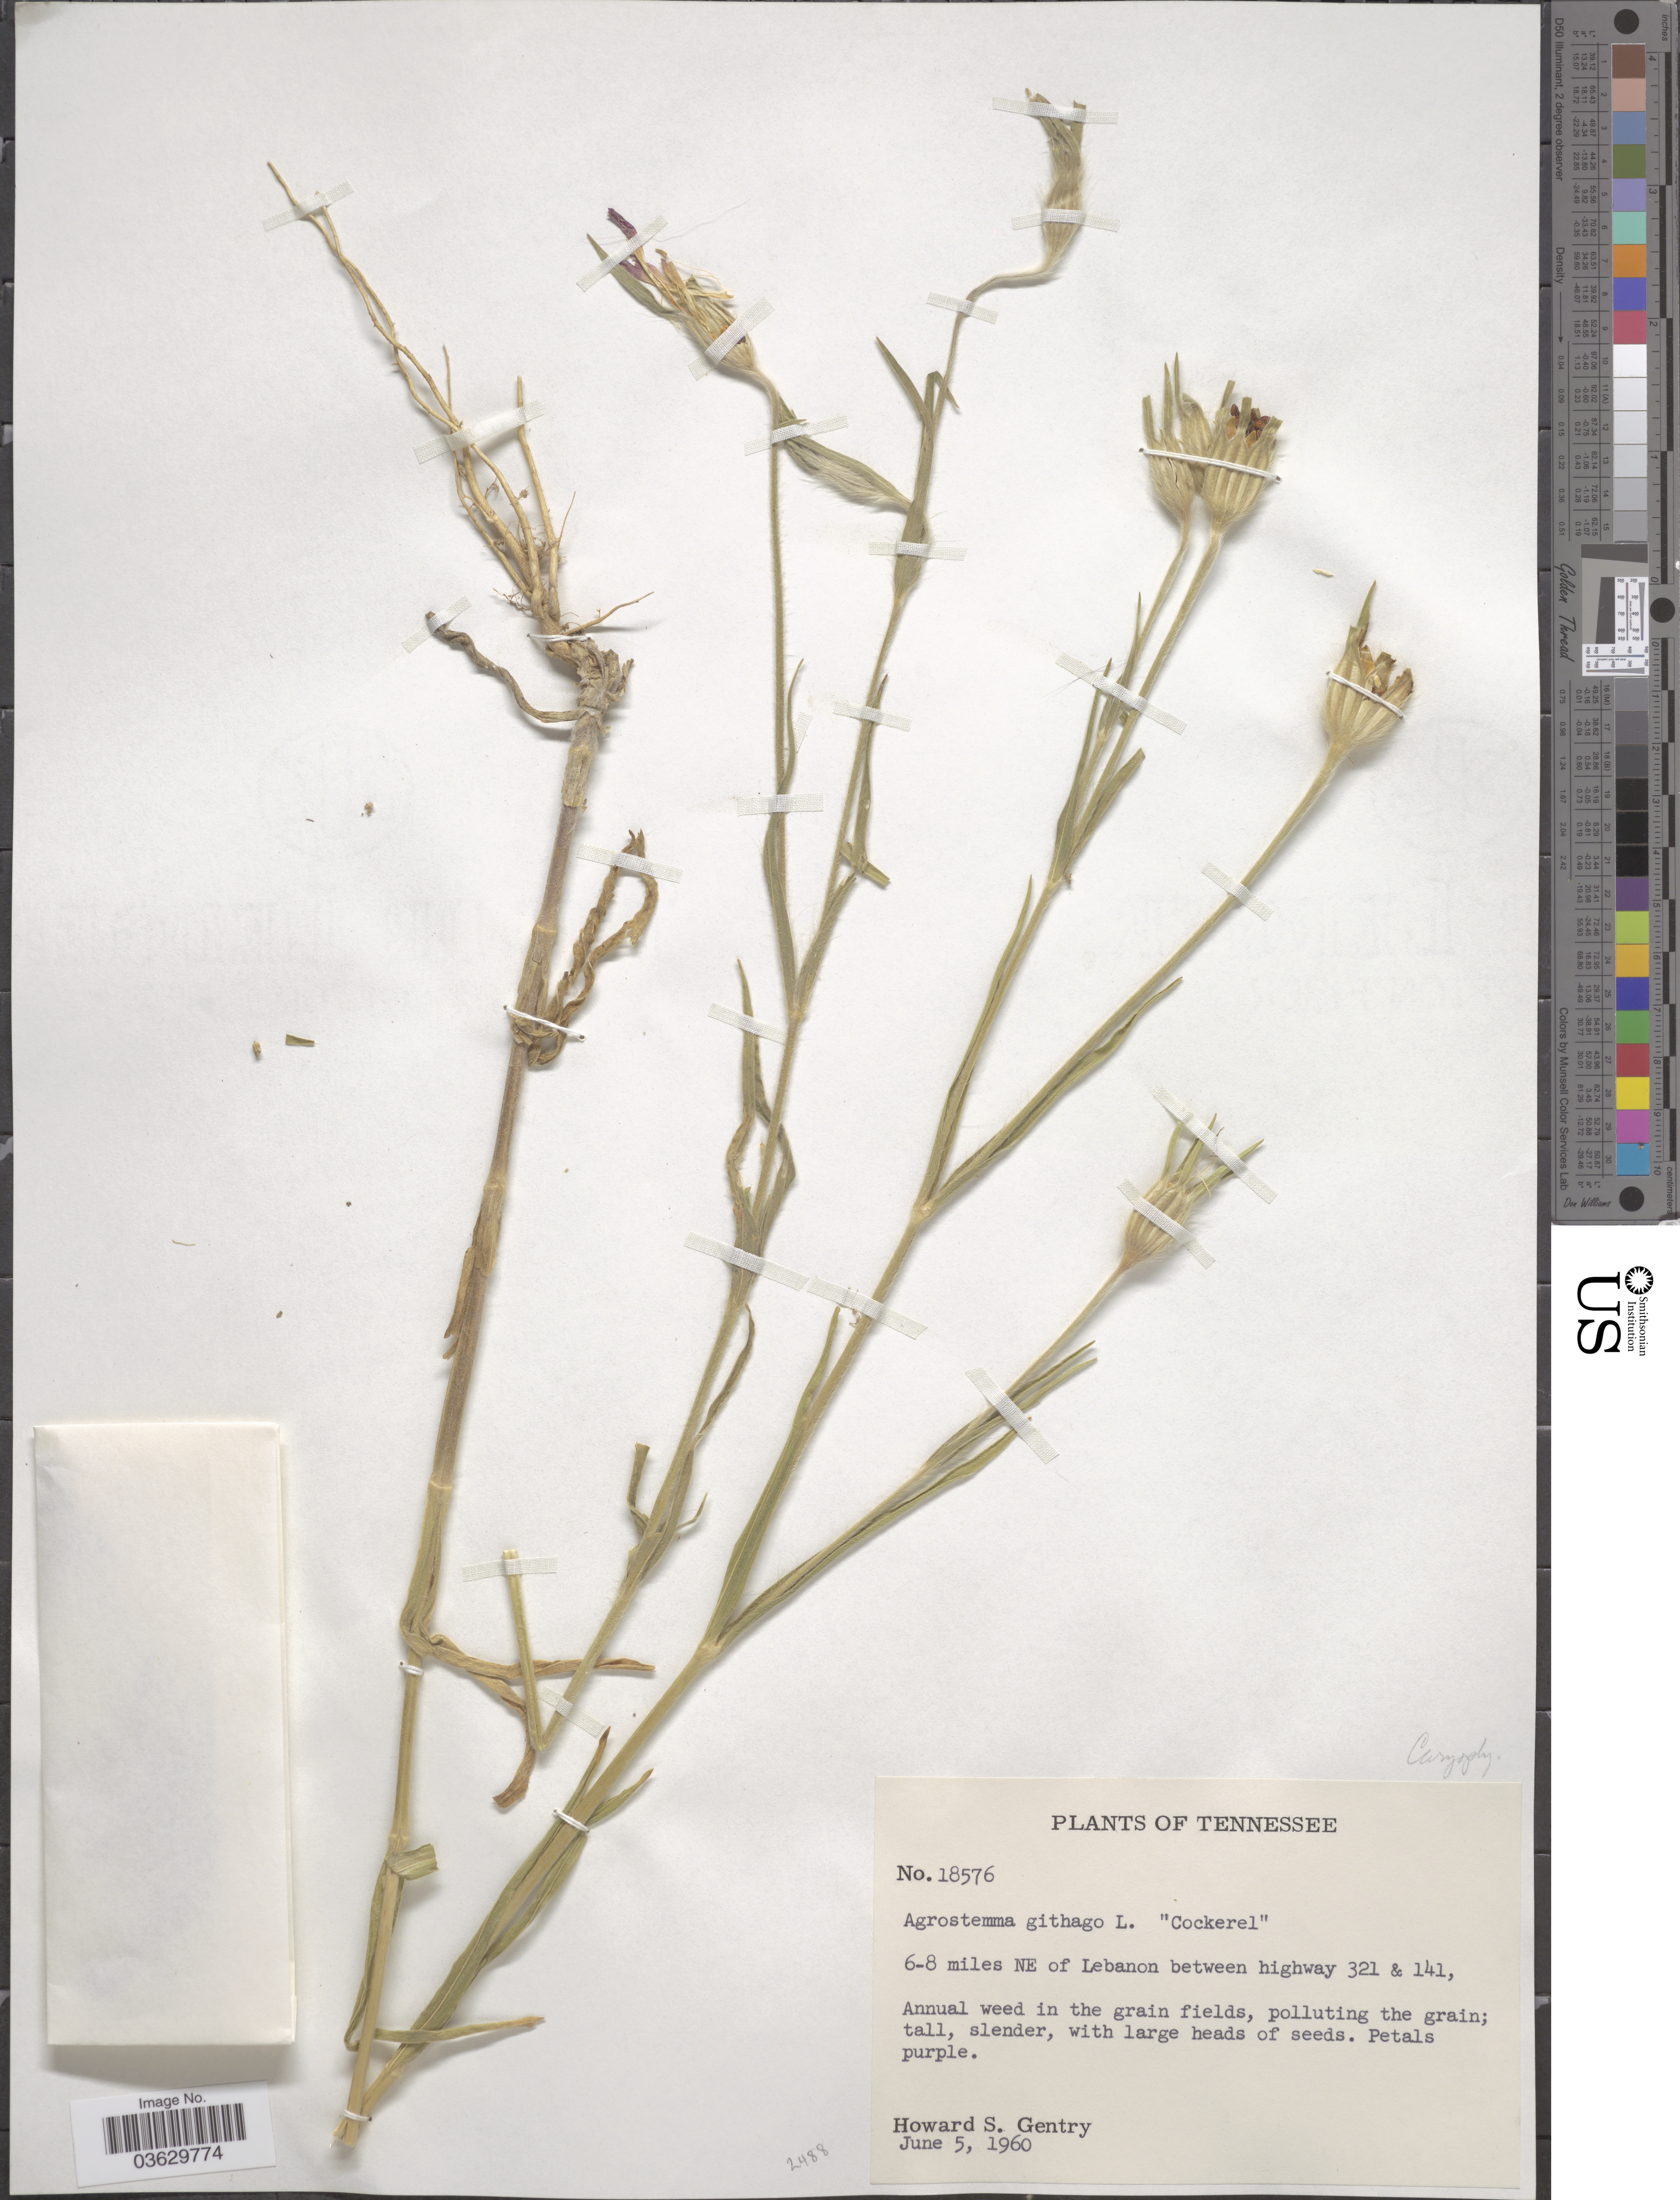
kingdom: Plantae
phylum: Tracheophyta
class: Magnoliopsida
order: Caryophyllales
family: Caryophyllaceae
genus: Agrostemma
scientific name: Agrostemma sp.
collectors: H. S. Gentry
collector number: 18576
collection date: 1960-06-05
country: United States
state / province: Tennessee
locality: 6-8 miles NE of Lebanon between highway 321 & 141.